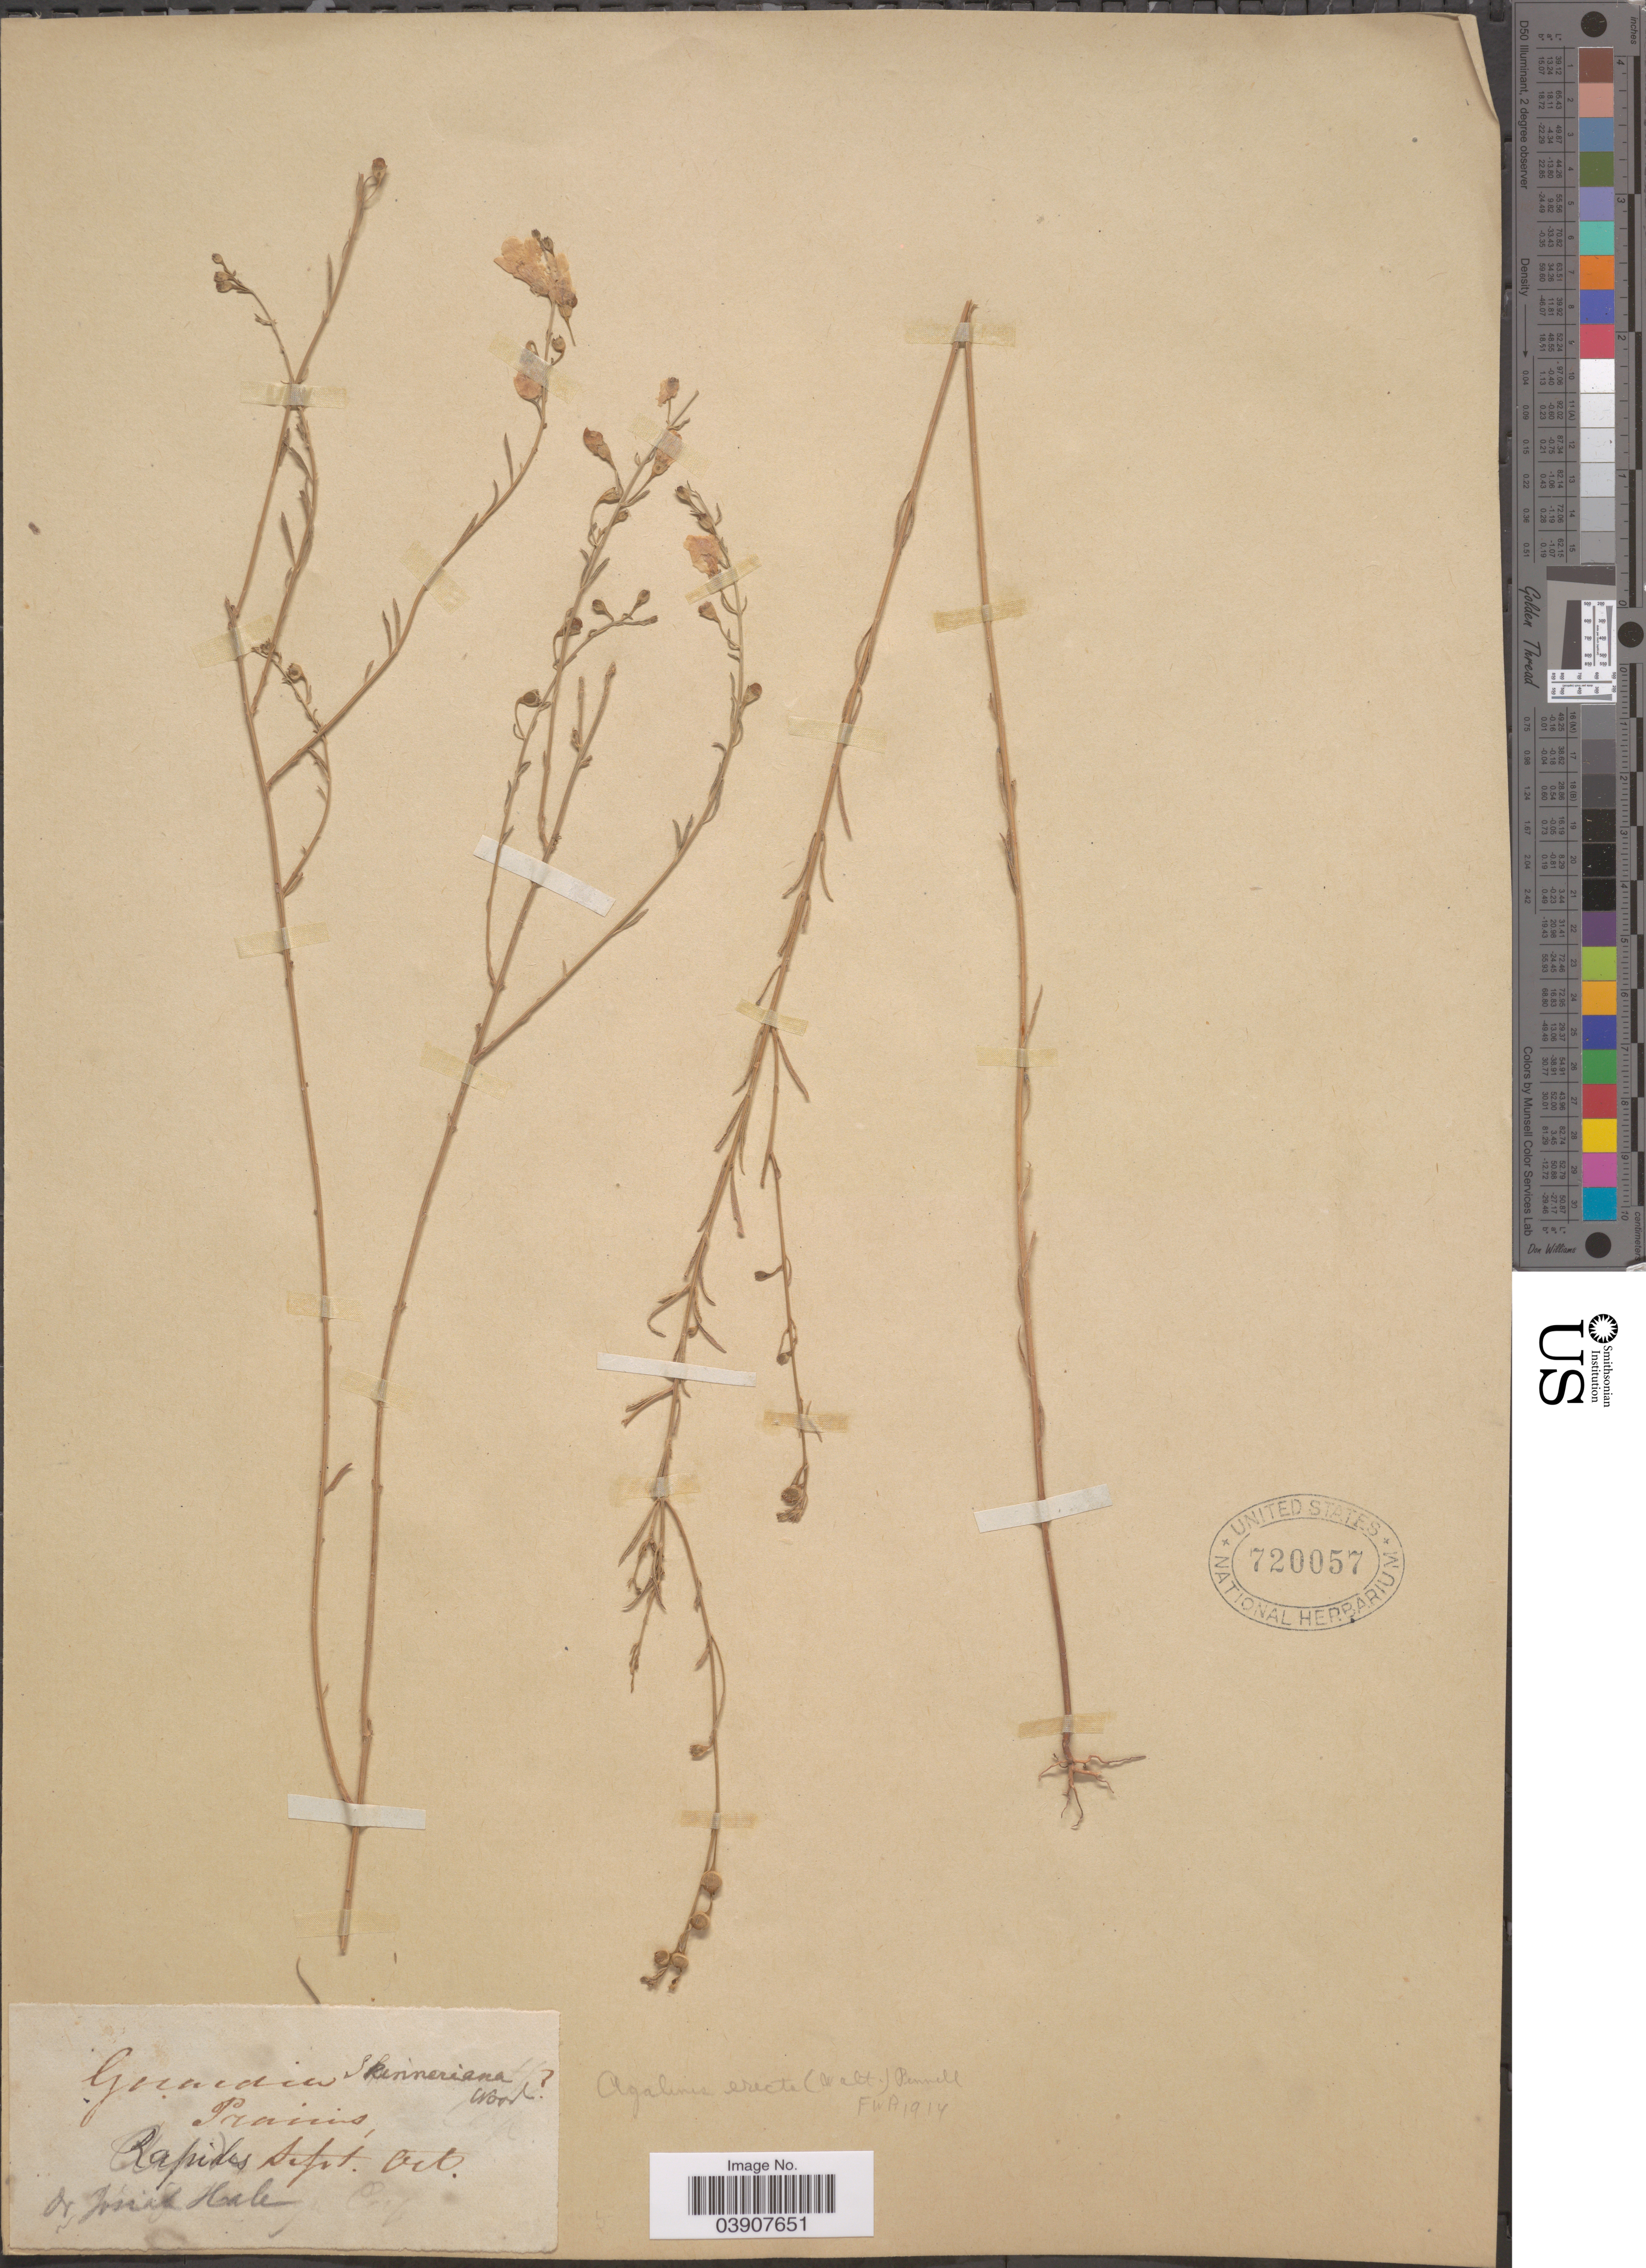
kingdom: Plantae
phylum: Tracheophyta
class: Magnoliopsida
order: Lamiales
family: Orobanchaceae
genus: Agalinis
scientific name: Agalinis erecta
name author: Pennell ex Small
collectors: J. Hale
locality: Rapides.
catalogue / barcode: US 720057